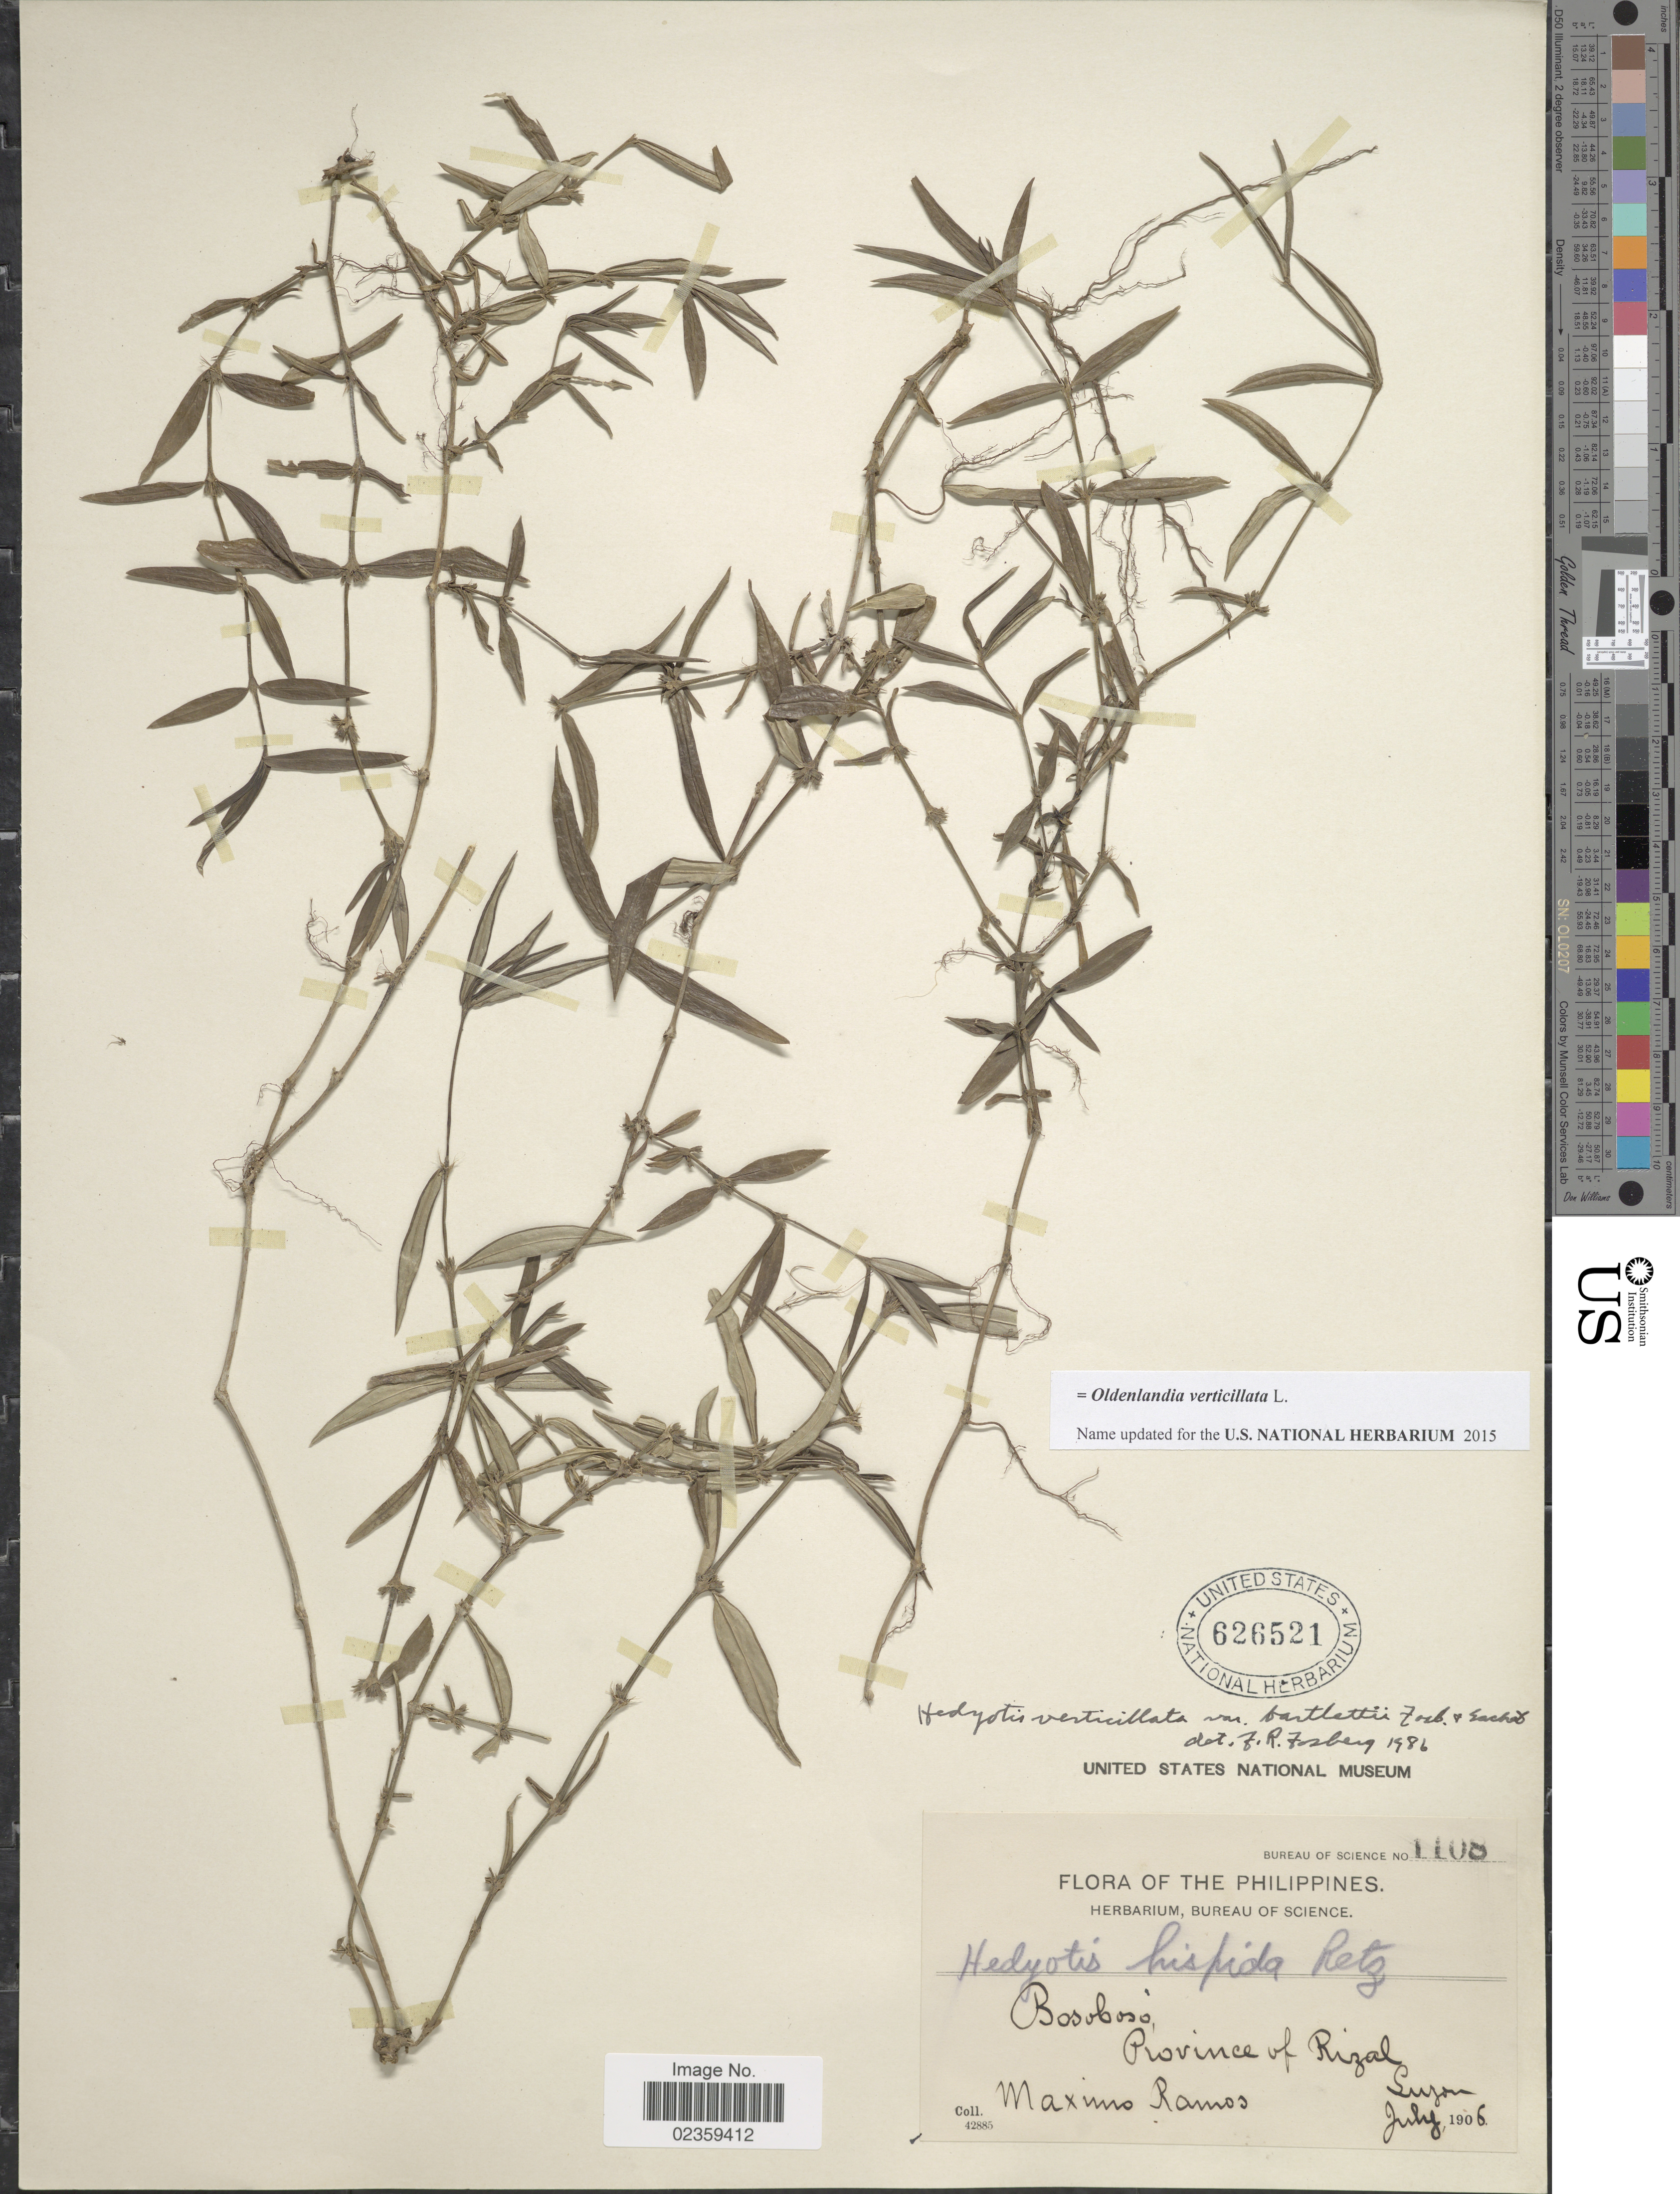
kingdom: Plantae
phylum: Tracheophyta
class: Magnoliopsida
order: Gentianales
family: Rubiaceae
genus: Oldenlandia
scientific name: Oldenlandia verticillata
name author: L.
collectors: M. Ramos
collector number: Bureau of Science 1108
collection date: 1906-07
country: Philippines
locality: Bosoboso, Province of Rizal, Luzon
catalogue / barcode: US 626521